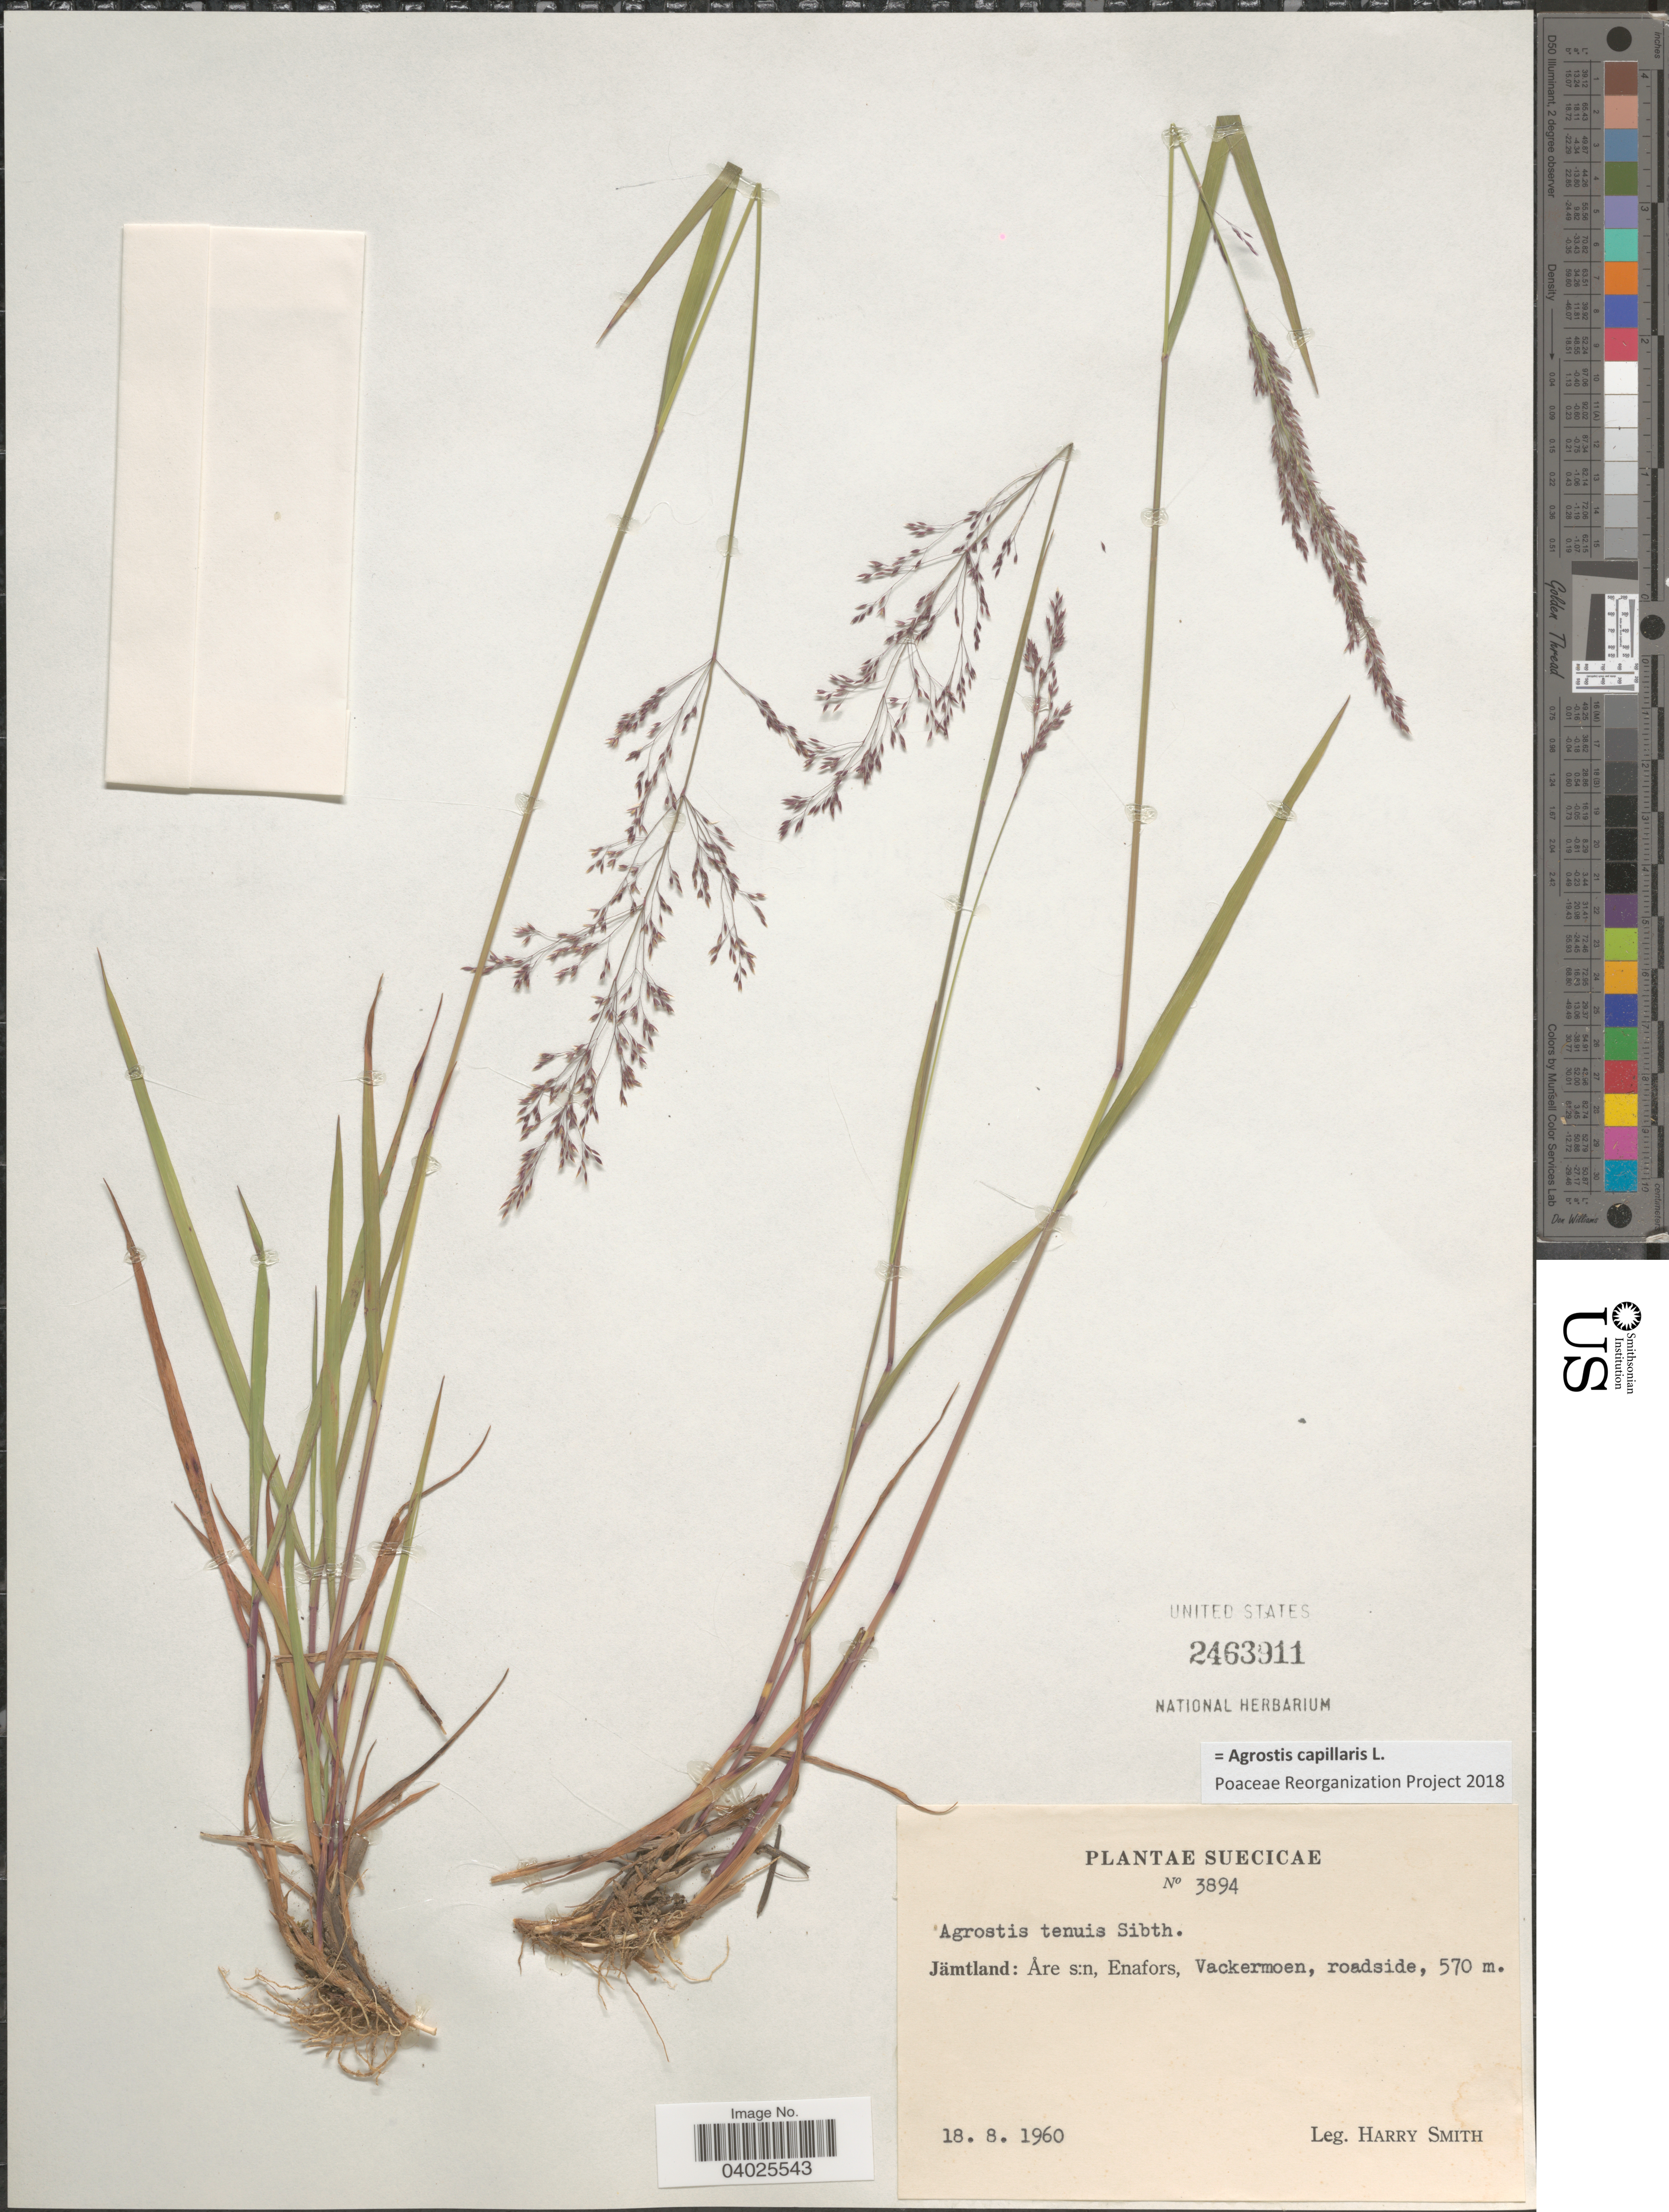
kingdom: Plantae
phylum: Tracheophyta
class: Liliopsida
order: Poales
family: Poaceae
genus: Agrostis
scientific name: Agrostis capillaris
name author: L.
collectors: H. Smith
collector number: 3894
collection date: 1960-08-18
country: Sweden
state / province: Jämtland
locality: Suecicae. Jämtland: Åre s:n, Enafors, Vackermoen, roadside.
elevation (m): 570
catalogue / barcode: US 2463911